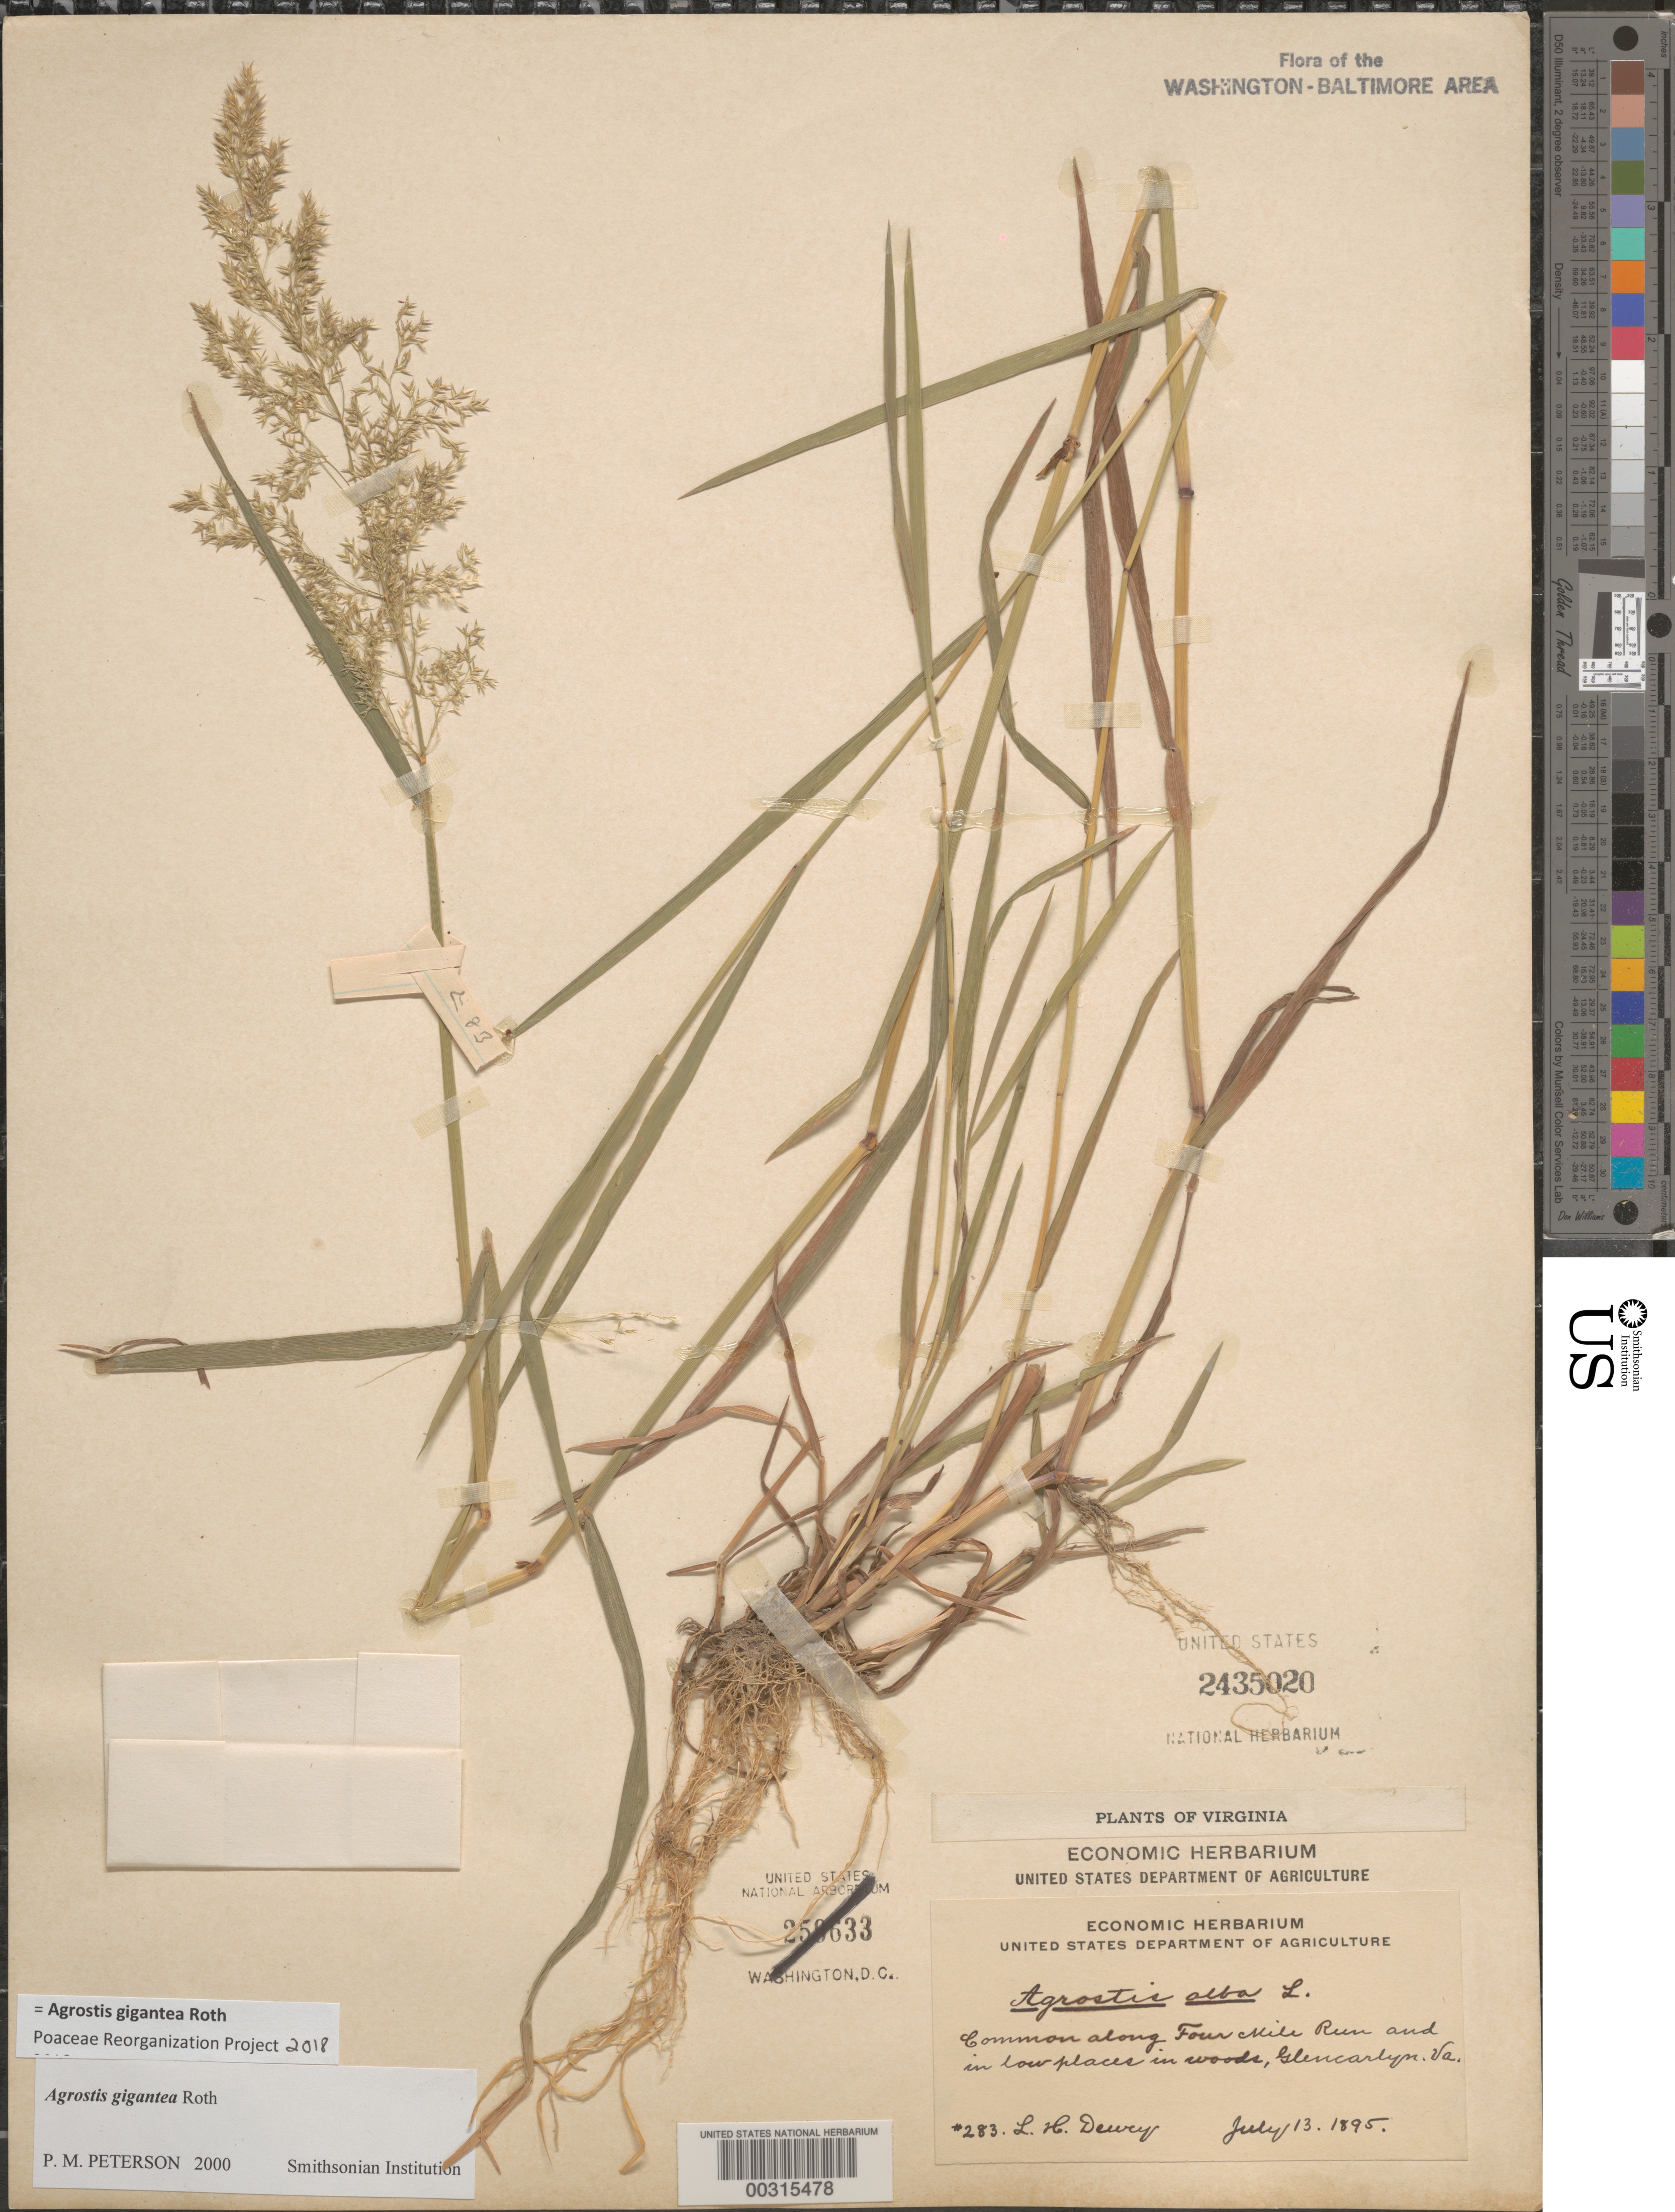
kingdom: Plantae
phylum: Tracheophyta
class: Liliopsida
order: Poales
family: Poaceae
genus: Agrostis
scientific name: Agrostis gigantea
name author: Roth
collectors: L. H. Dewey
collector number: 283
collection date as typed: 13 Jul 1895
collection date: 1895-07-13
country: United States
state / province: Virginia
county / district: Arlington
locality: Glencarlyn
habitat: Low places in the woods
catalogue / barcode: US 2435020